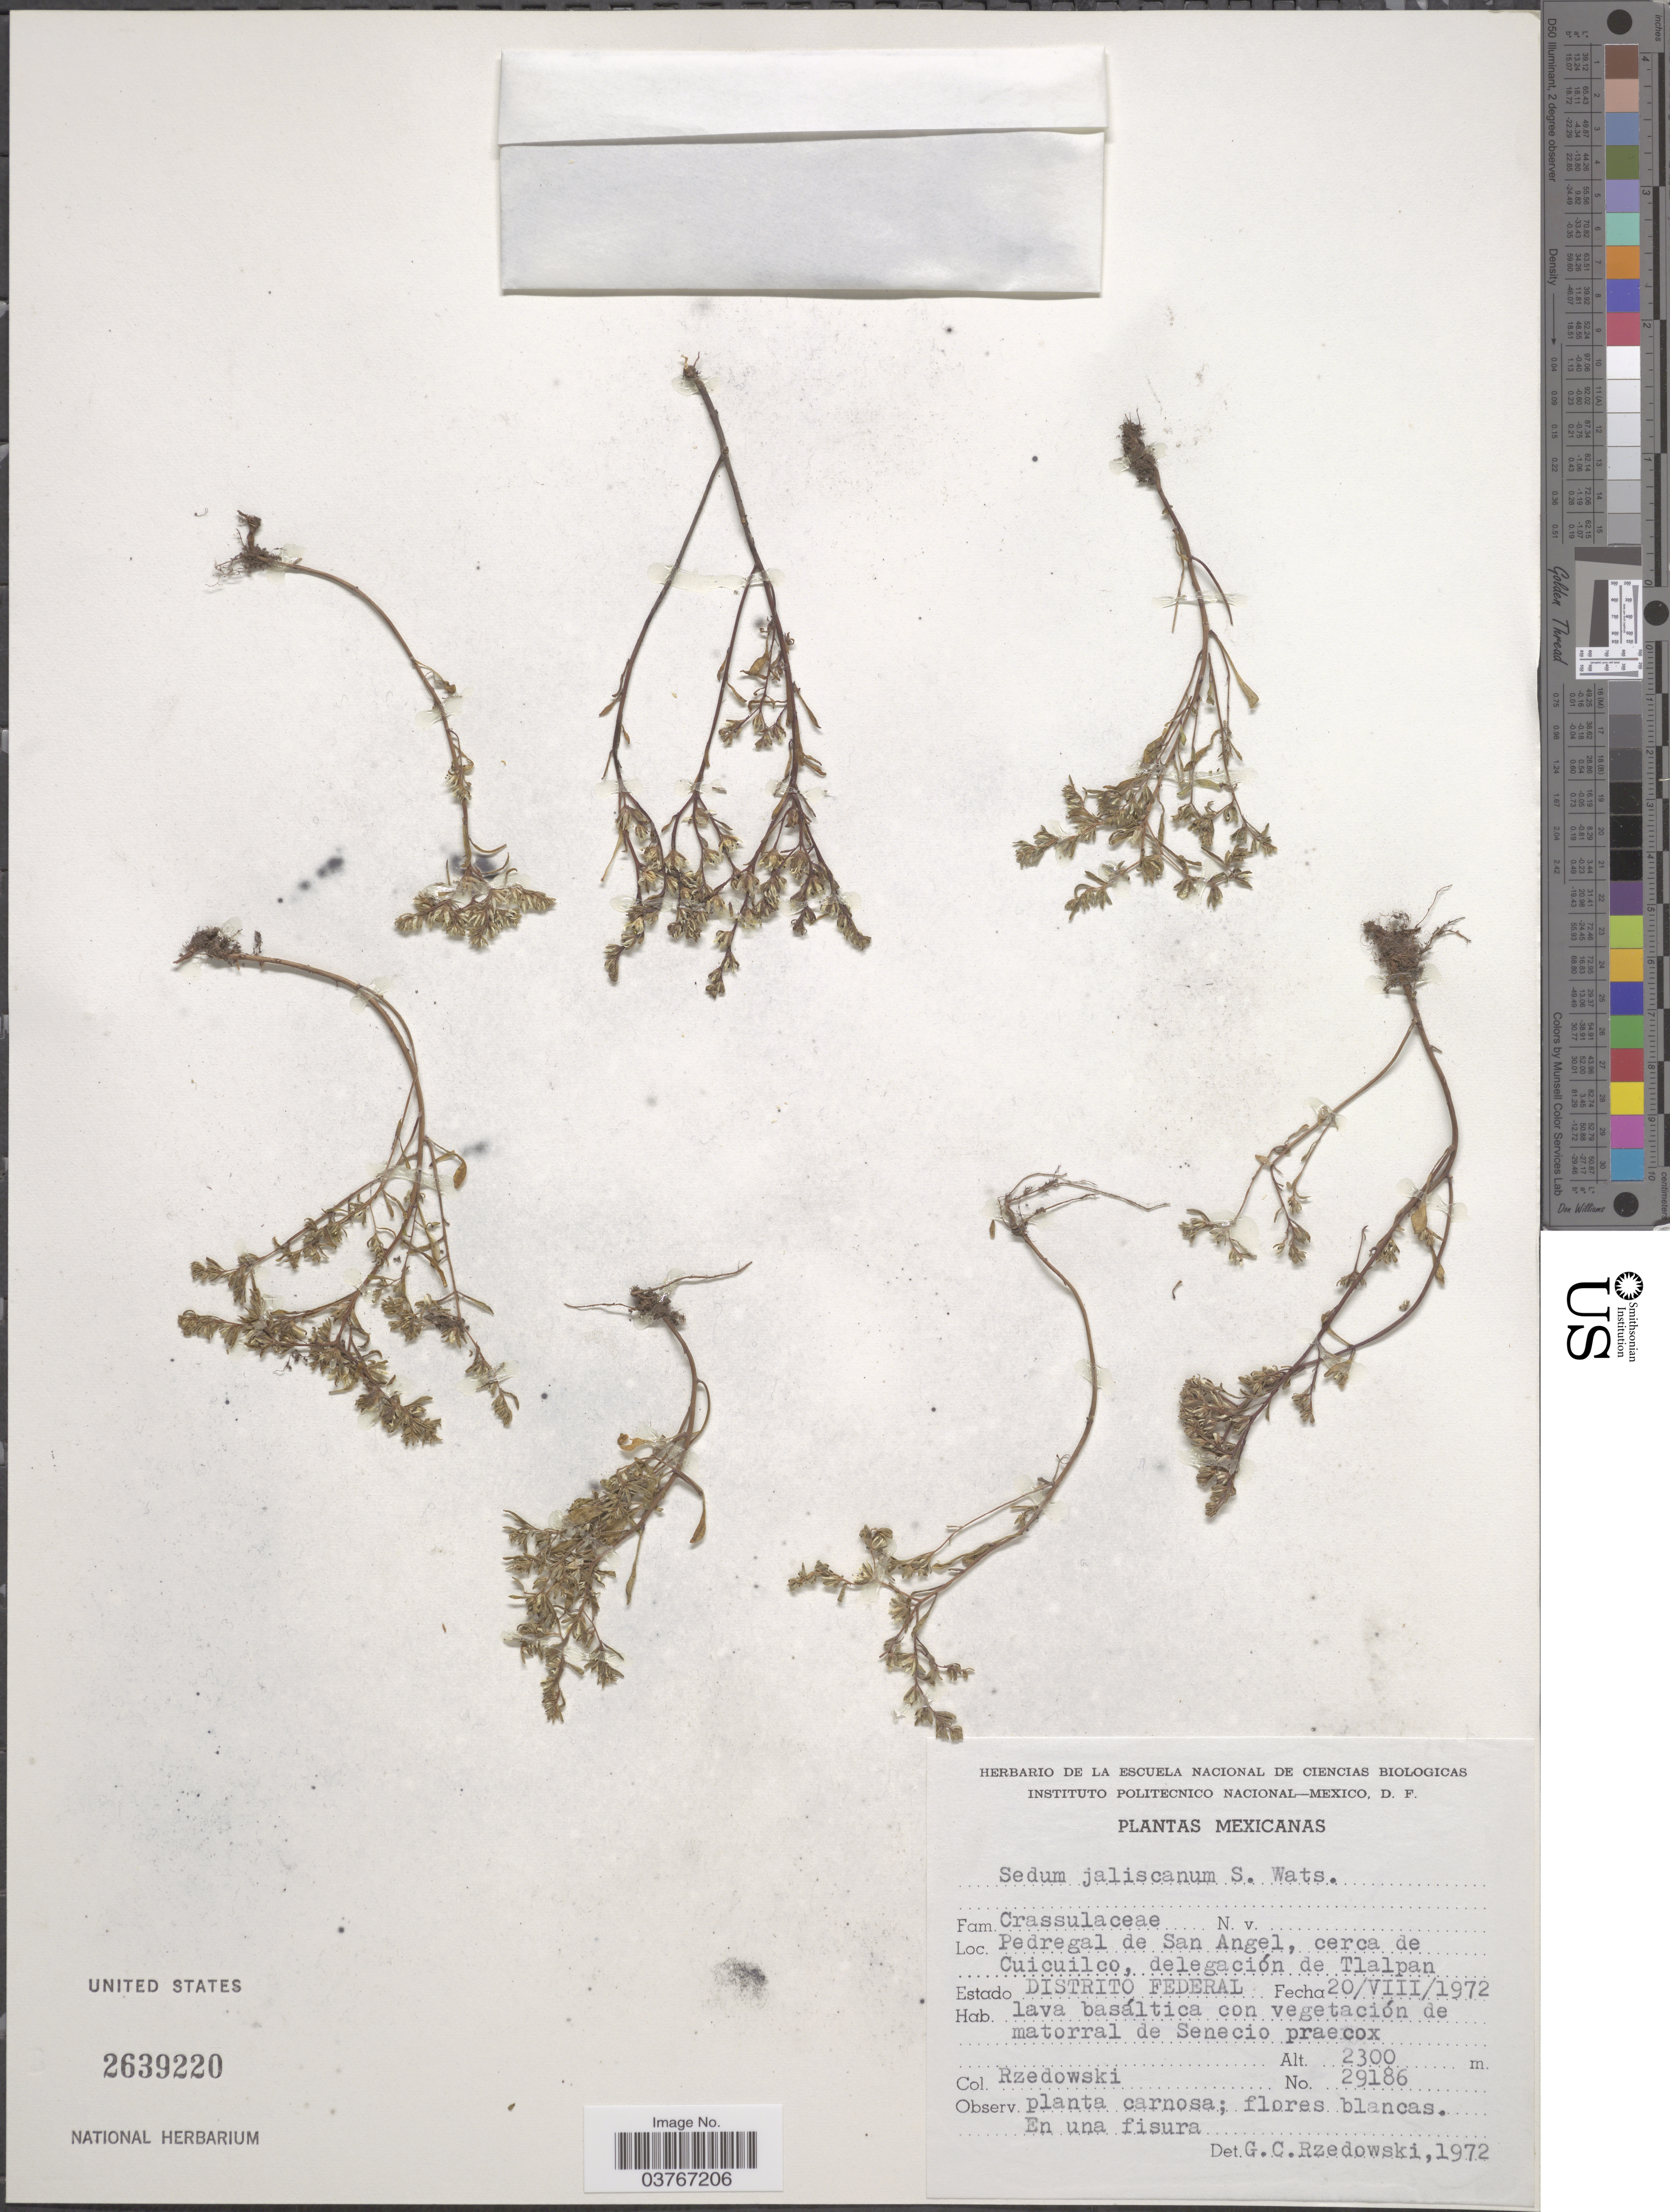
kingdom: Plantae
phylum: Tracheophyta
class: Magnoliopsida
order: Saxifragales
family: Crassulaceae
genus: Sedum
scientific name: Sedum jaliscanum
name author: S. Watson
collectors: Rzedowski, --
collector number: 29186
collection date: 1972-08-20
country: Mexico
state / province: Distrito Federal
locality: Pedregal de San Angel, cerca de Cuicuilco, delegación de Tlalpan.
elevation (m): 2300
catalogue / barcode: US 2639220